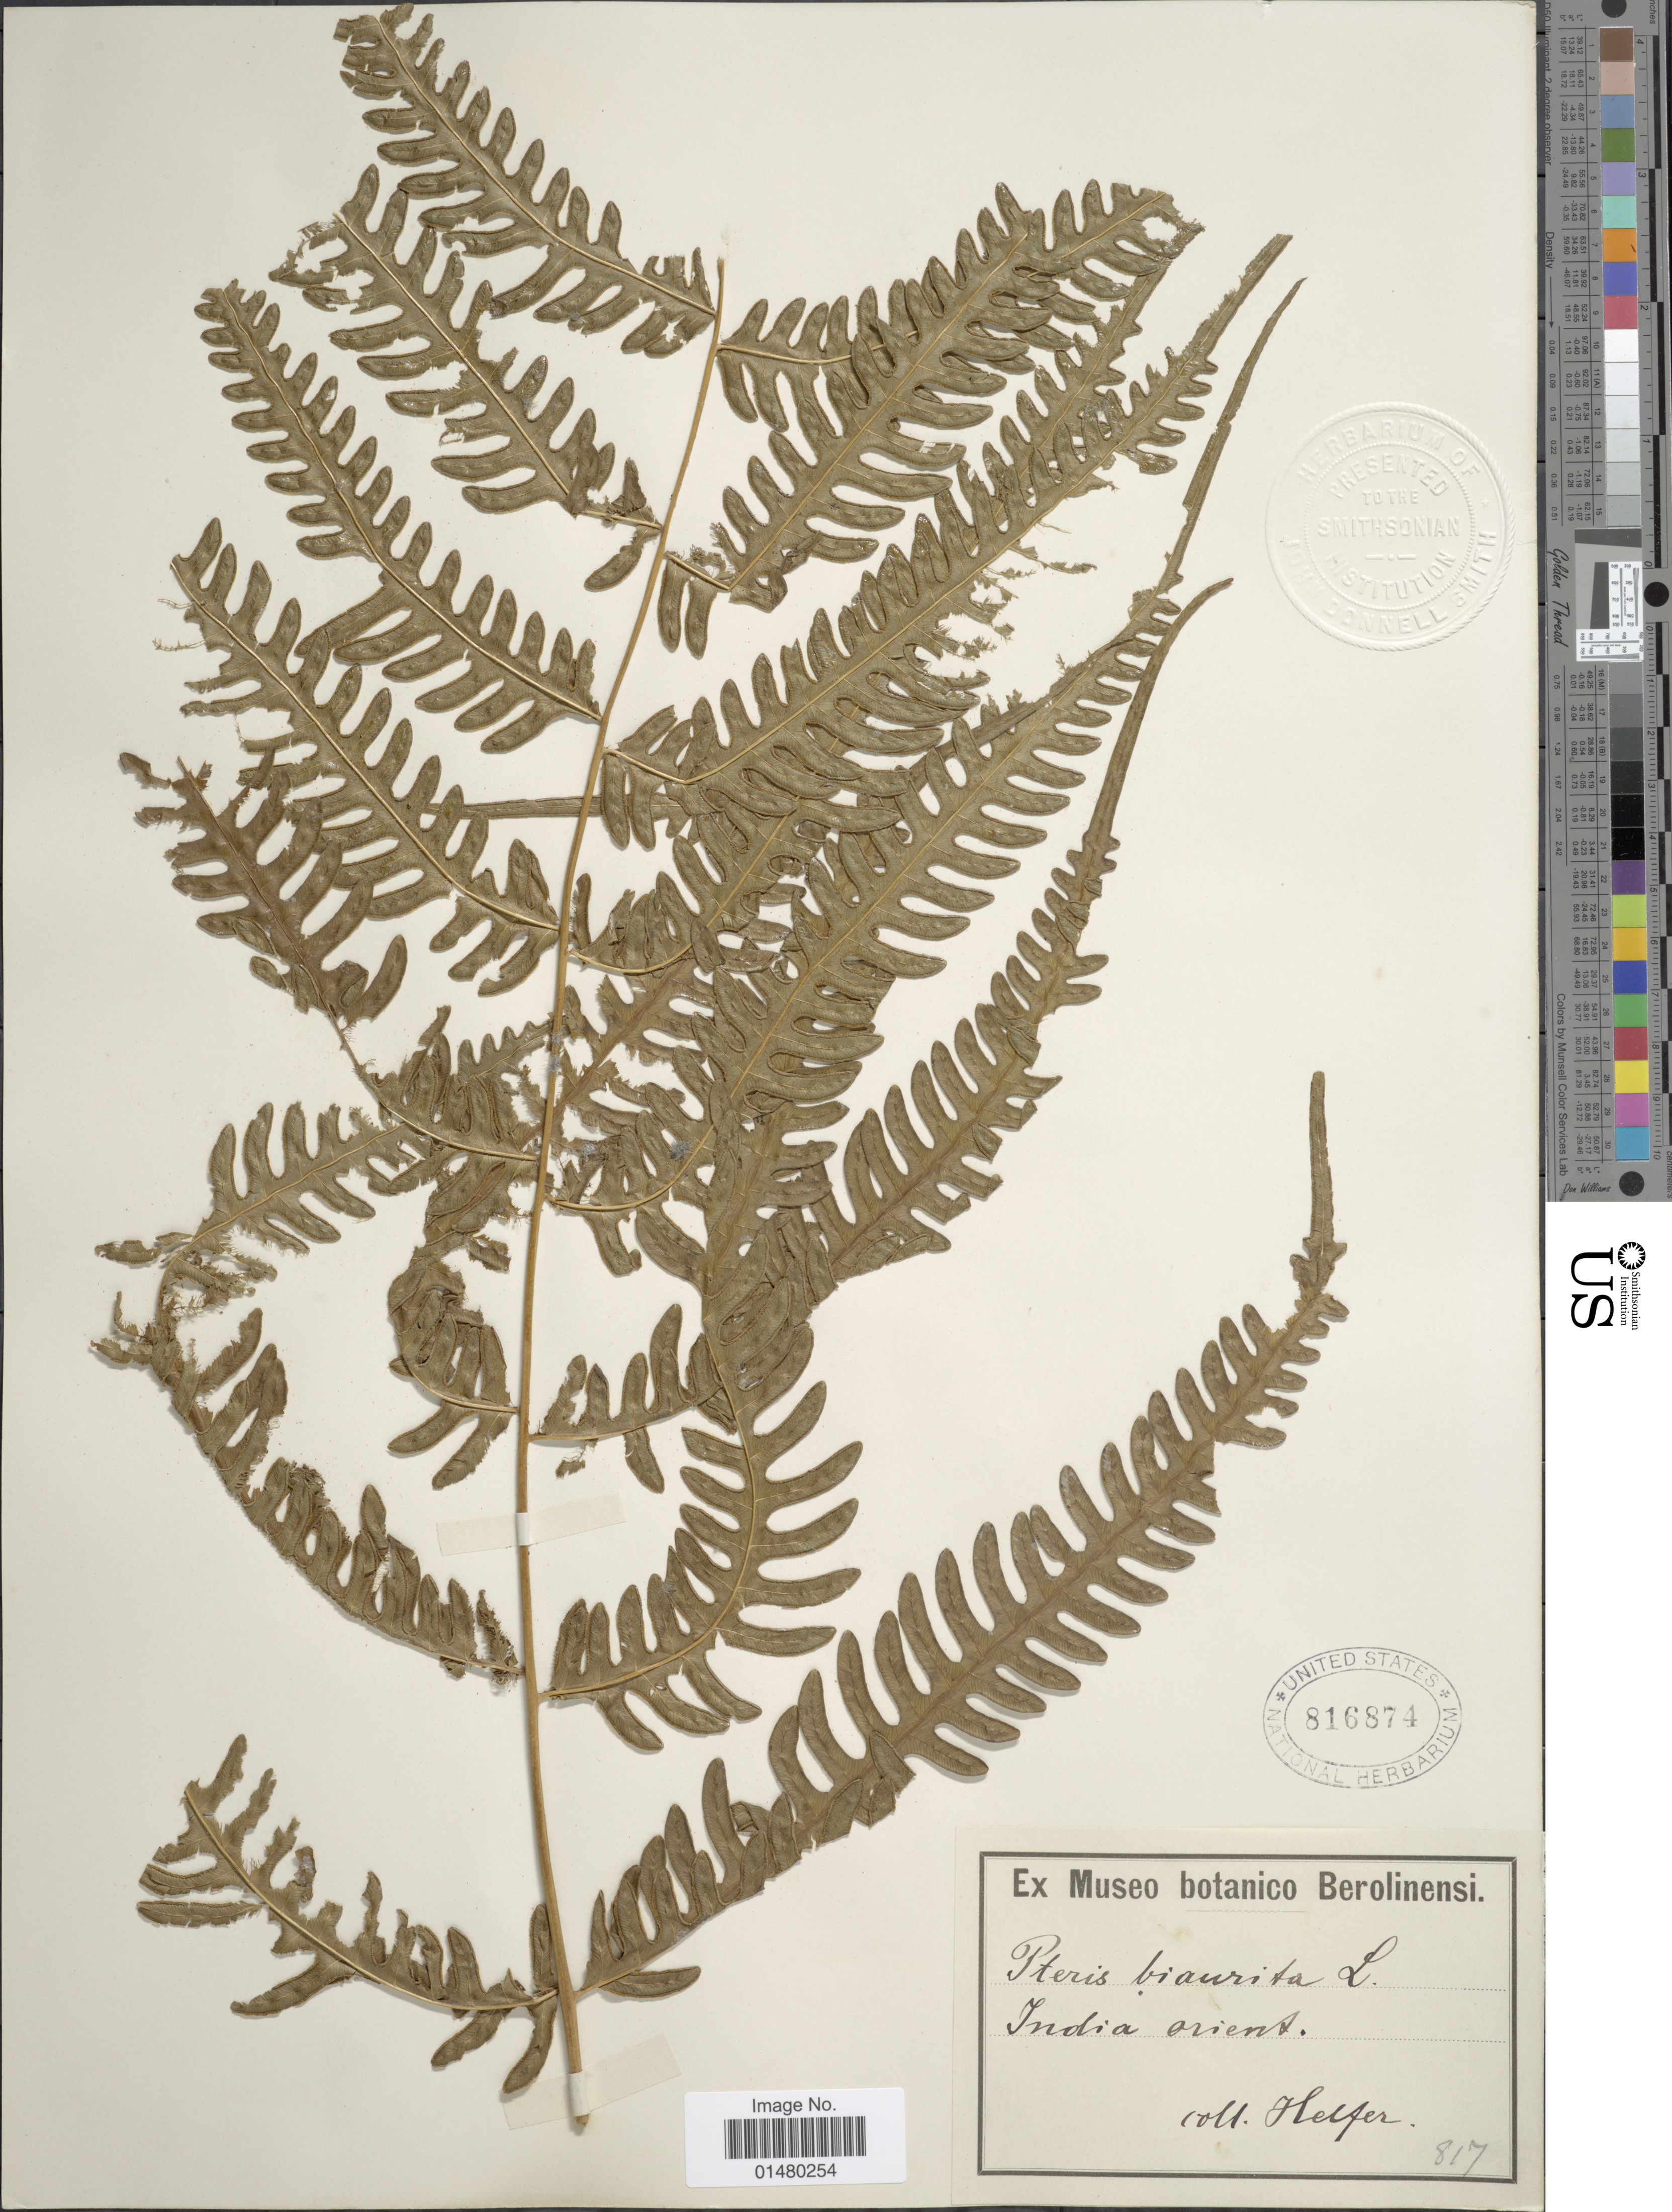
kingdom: Plantae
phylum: Tracheophyta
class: Polypodiopsida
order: Polypodiales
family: Pteridaceae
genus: Pteris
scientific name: Pteris biaurita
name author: L.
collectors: Helfer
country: India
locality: India orient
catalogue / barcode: US 816874